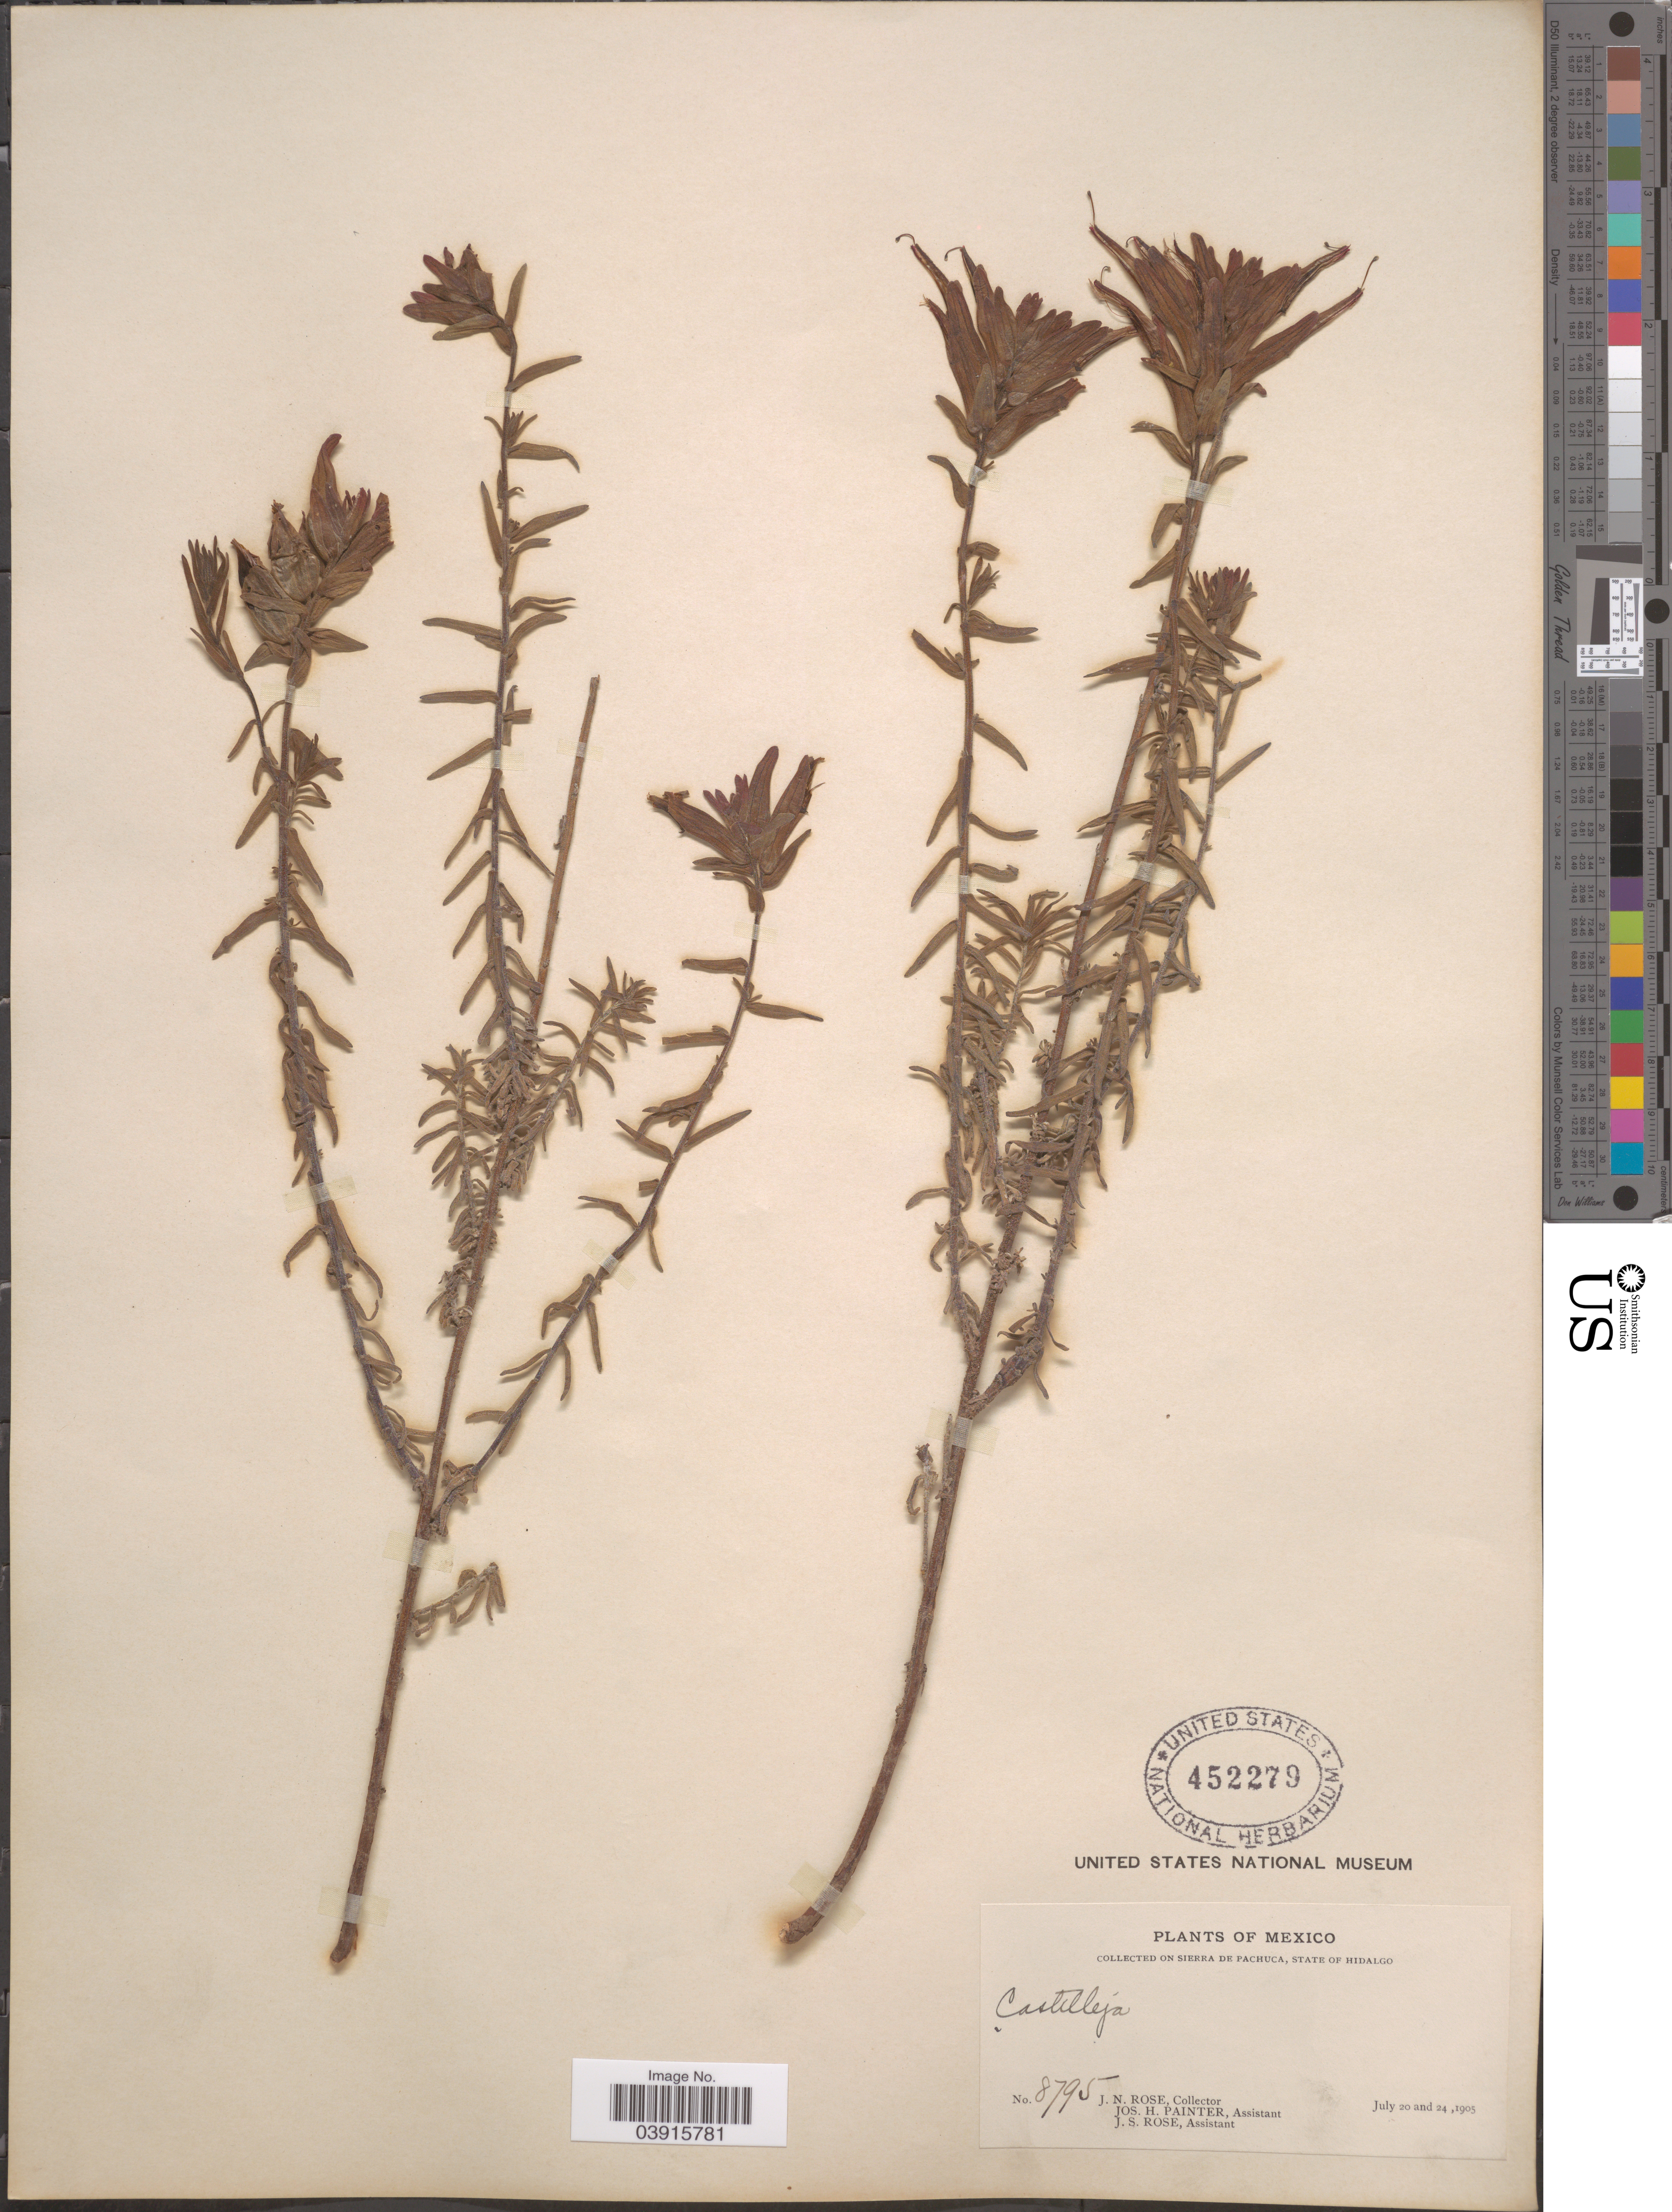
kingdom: Plantae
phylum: Tracheophyta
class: Magnoliopsida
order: Lamiales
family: Orobanchaceae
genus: Castilleja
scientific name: Castilleja tenuiflora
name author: Benth.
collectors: J. N. Rose, J. H. Painter & J. S. Rose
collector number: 8795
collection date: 1905-07-20/1905-07-24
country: Mexico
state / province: Hidalgo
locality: On Sierra de Pachuca.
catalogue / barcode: US 452279